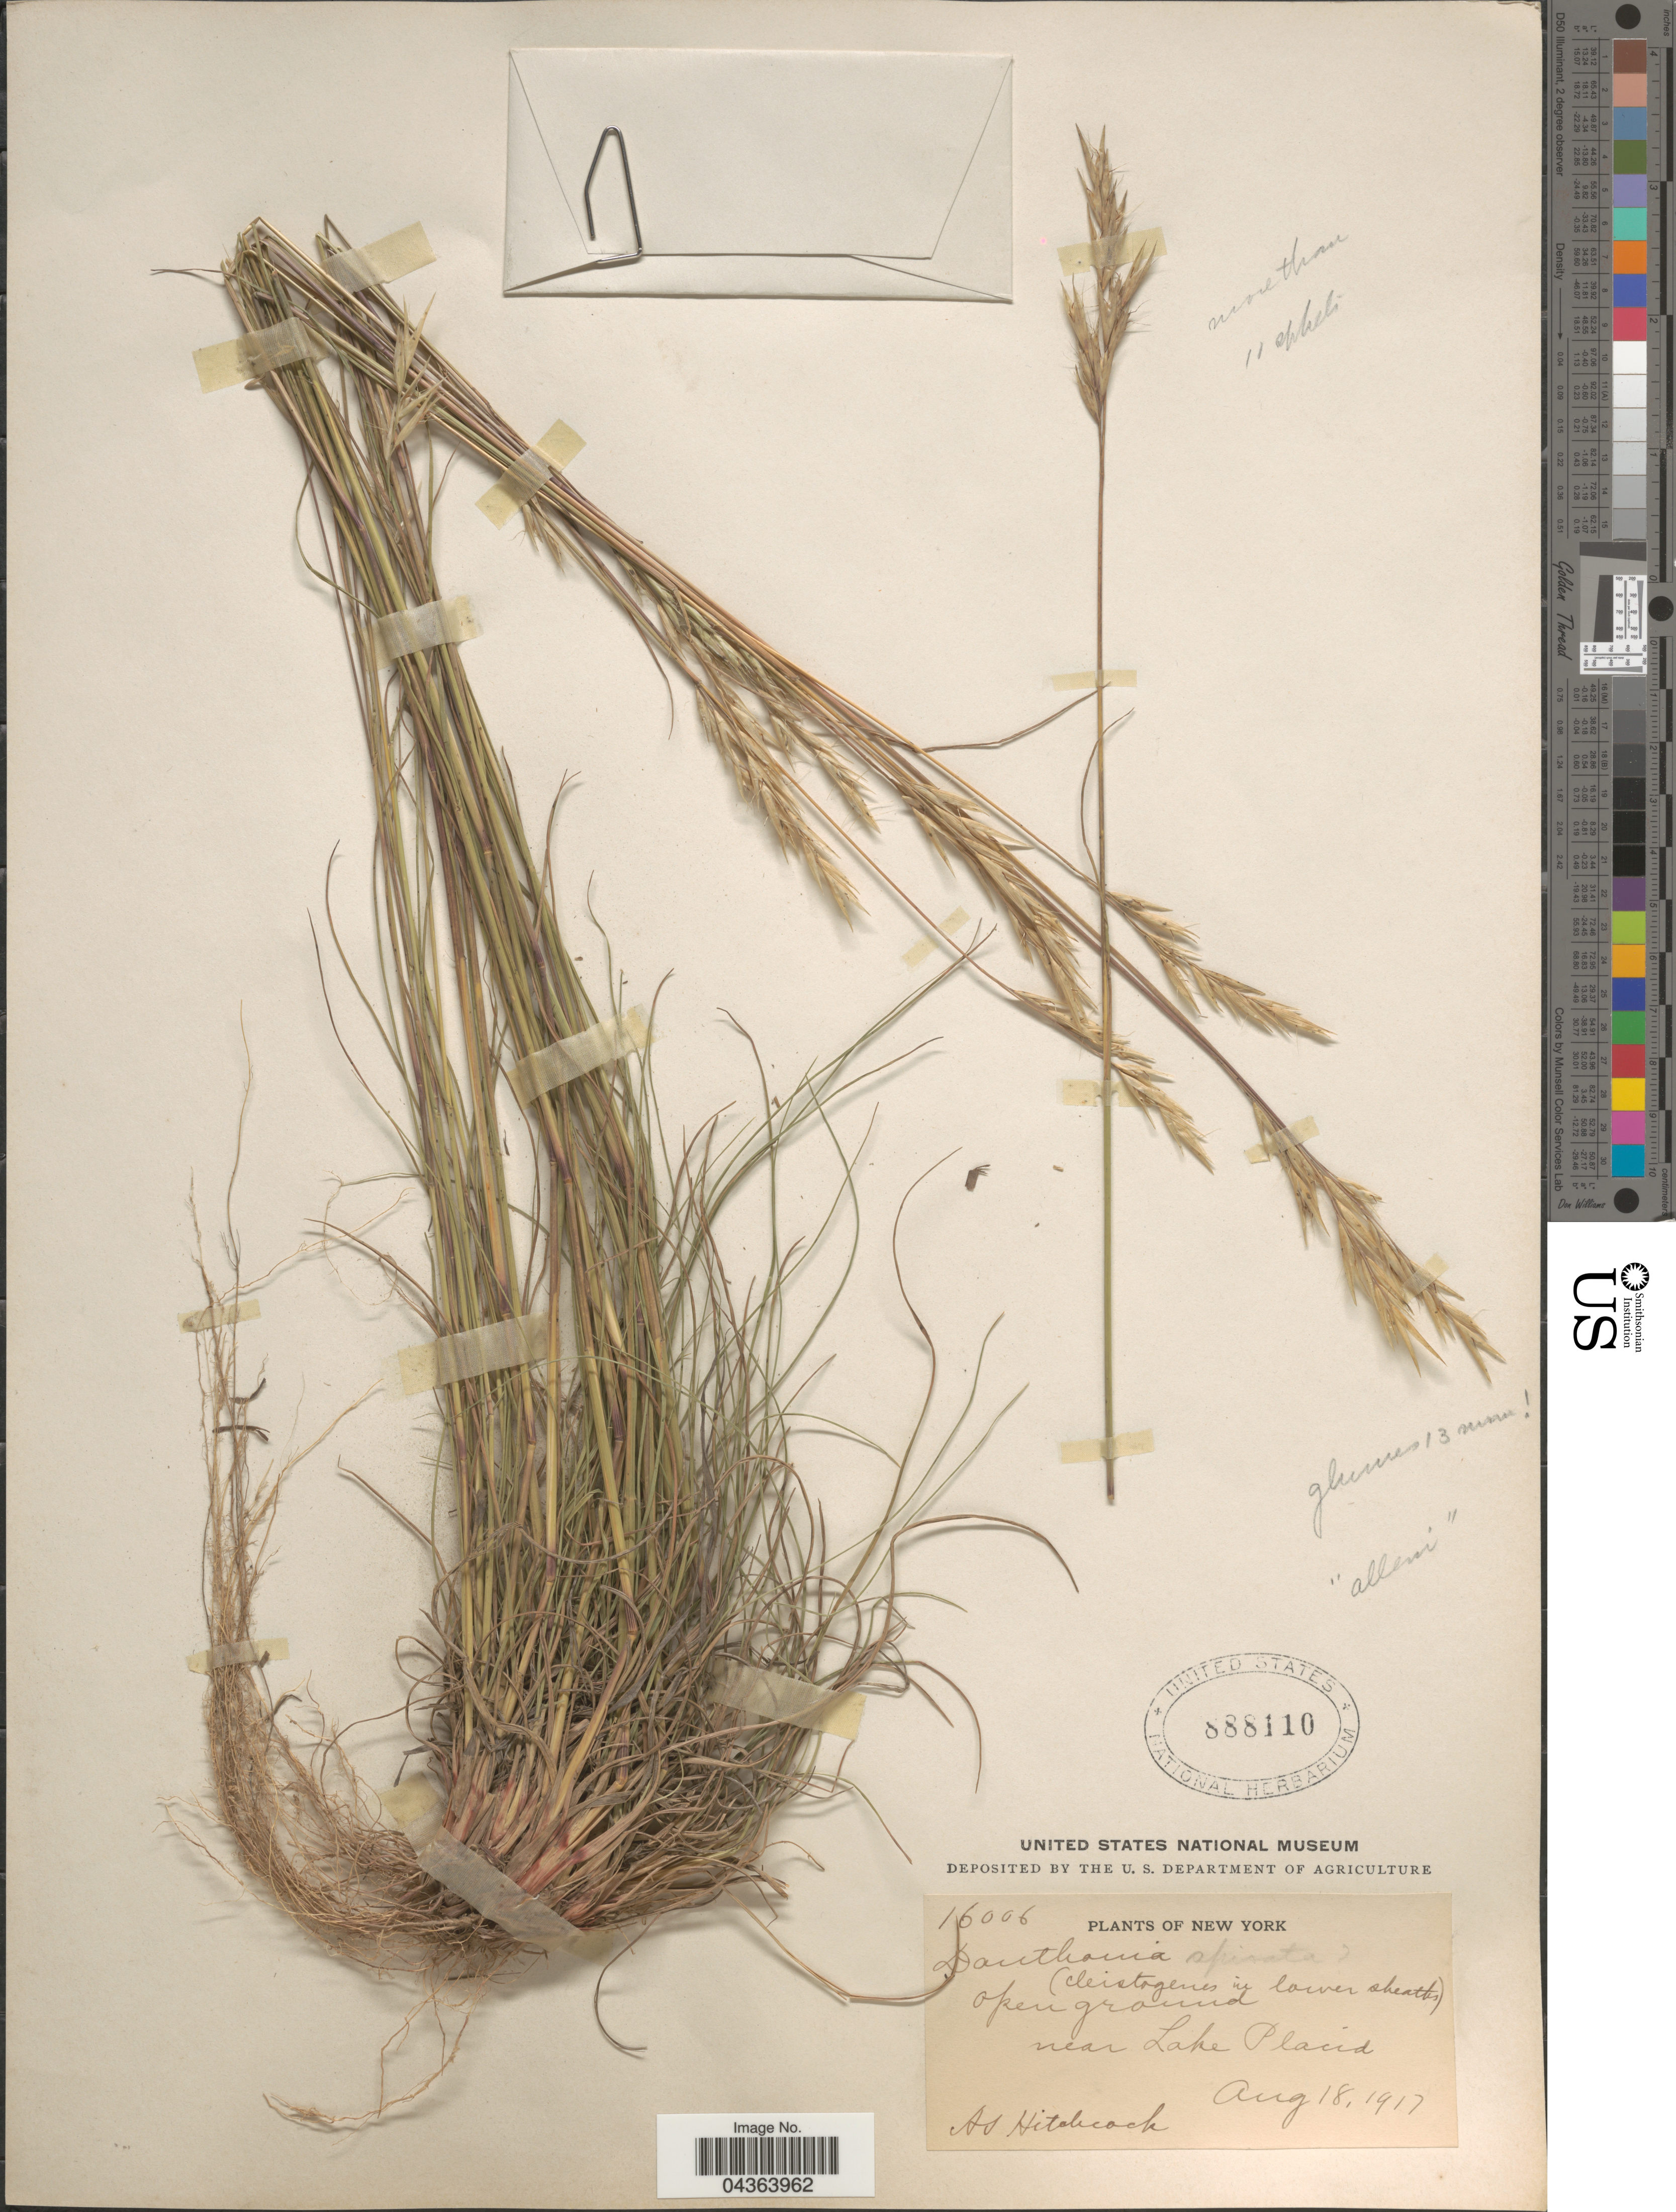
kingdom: Plantae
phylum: Tracheophyta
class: Liliopsida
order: Poales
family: Poaceae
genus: Danthonia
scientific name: Danthonia spicata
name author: (L.) P. Beauv. ex Roem. & Schult.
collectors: A. S. Hitchcock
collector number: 16006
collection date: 1917-08-18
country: United States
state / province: New York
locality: Near Lake Placid.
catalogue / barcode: US 888110